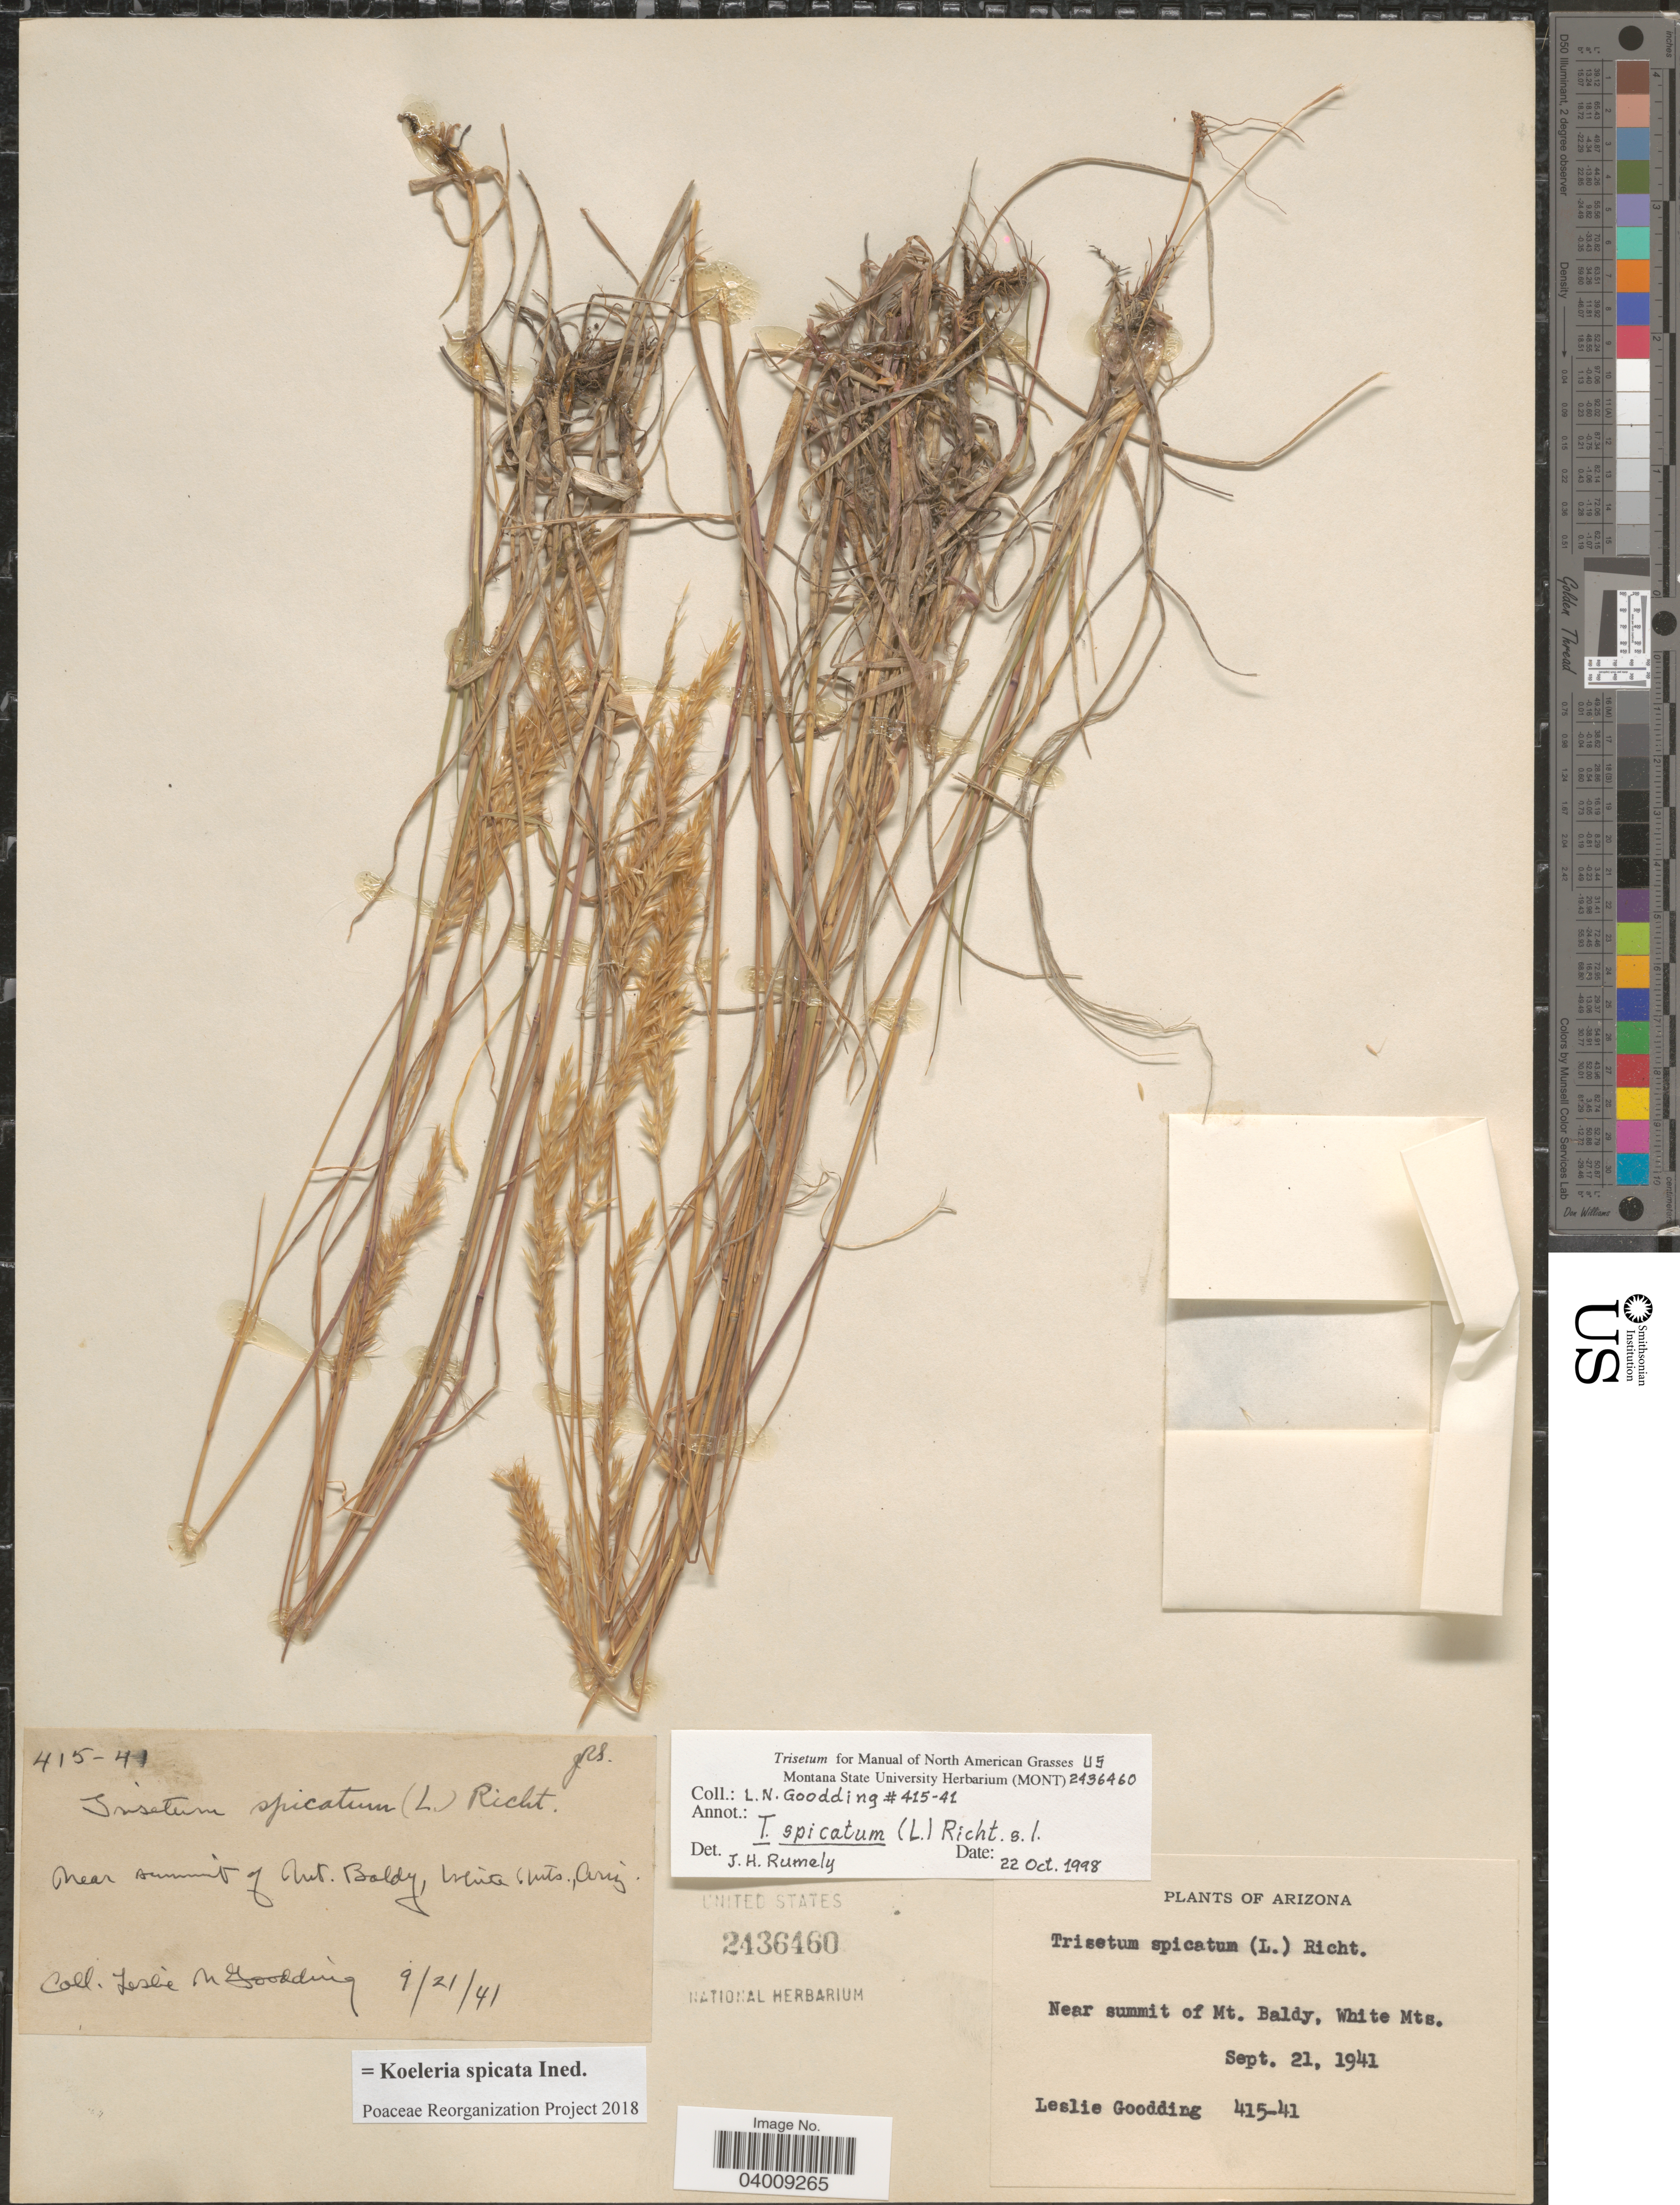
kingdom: Plantae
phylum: Tracheophyta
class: Liliopsida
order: Poales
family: Poaceae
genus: Koeleria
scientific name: Koeleria spicata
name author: (L.) Barberá et al.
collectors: L. N. Goodding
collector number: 415-41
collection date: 1941-09-21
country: United States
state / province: Arizona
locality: Near summit of Mt. Baldy, White Mts.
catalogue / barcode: US 2436460